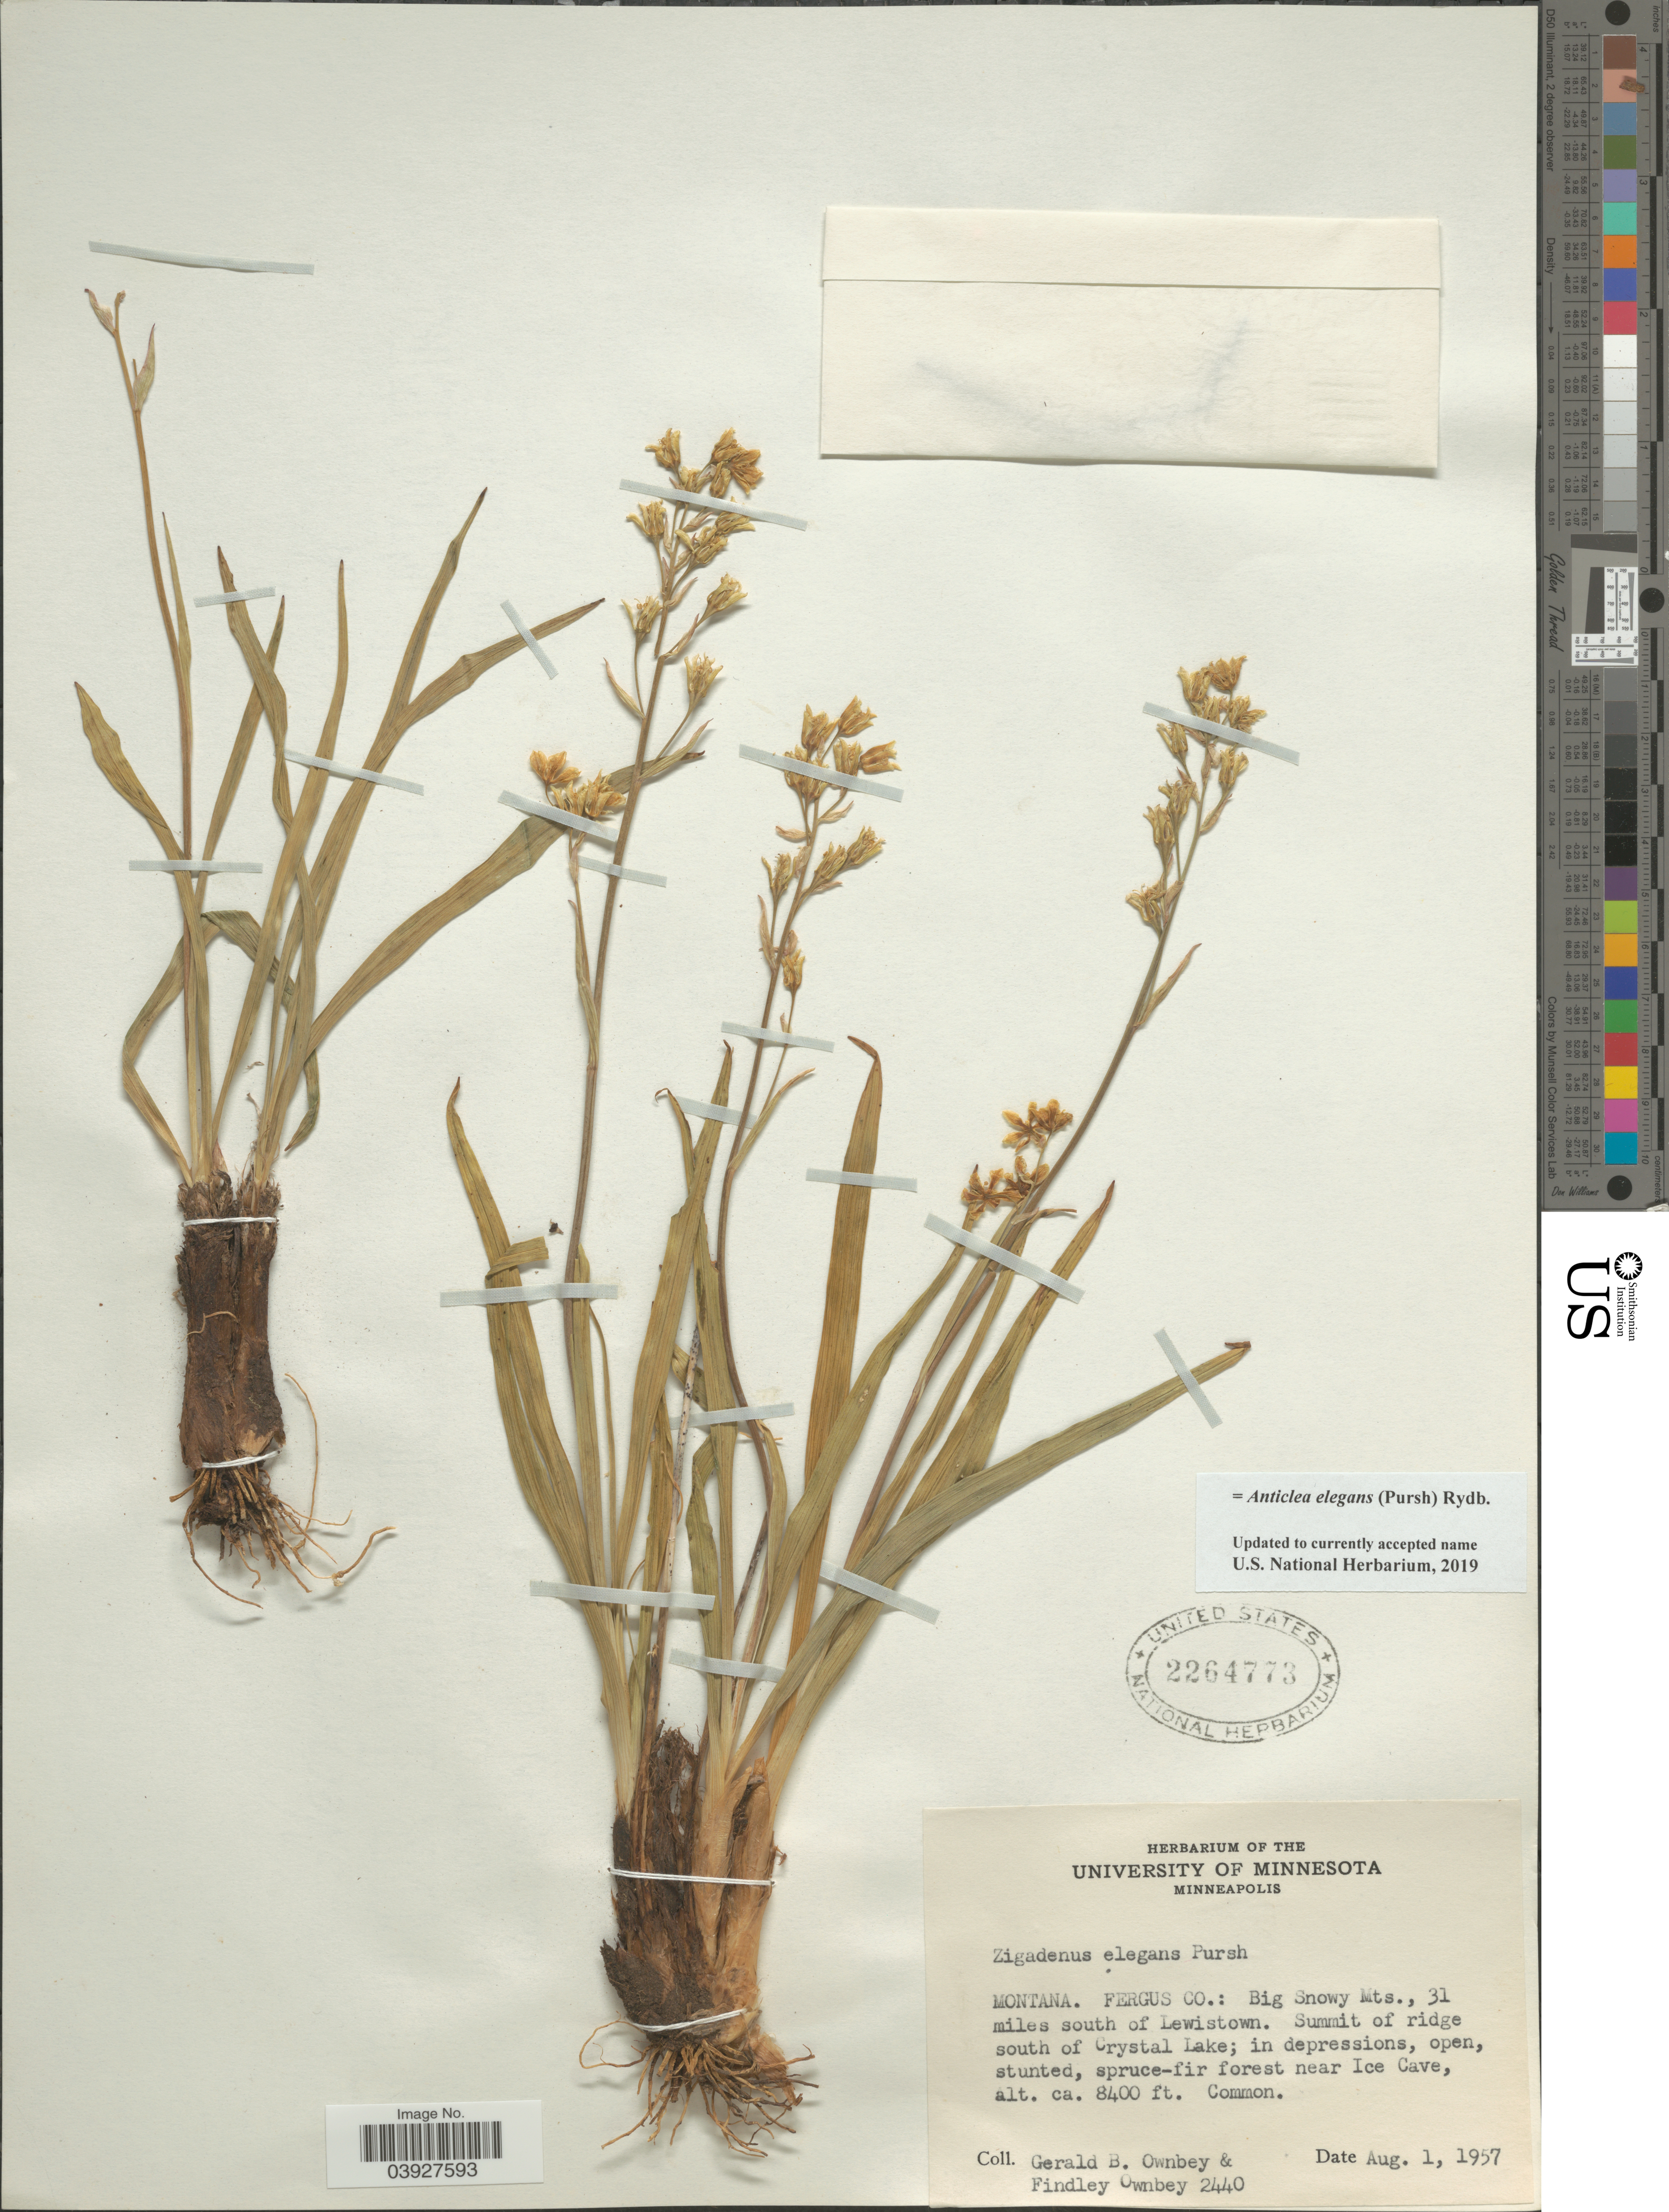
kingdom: Plantae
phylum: Tracheophyta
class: Liliopsida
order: Liliales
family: Melanthiaceae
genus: Anticlea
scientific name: Anticlea elegans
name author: (Pursh) Rydb.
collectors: G. B. Ownbey & F. Ownbey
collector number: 2440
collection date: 1957-08-01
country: United States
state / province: Montana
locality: Fergus Co.: Big Snowy Mts., 31 miles south of Lewistown. Summit of ridge south of Crystal Lake; in depressions, open, stunted, spruce-fir forest near Ice Cave.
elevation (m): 2560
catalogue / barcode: US 2264773